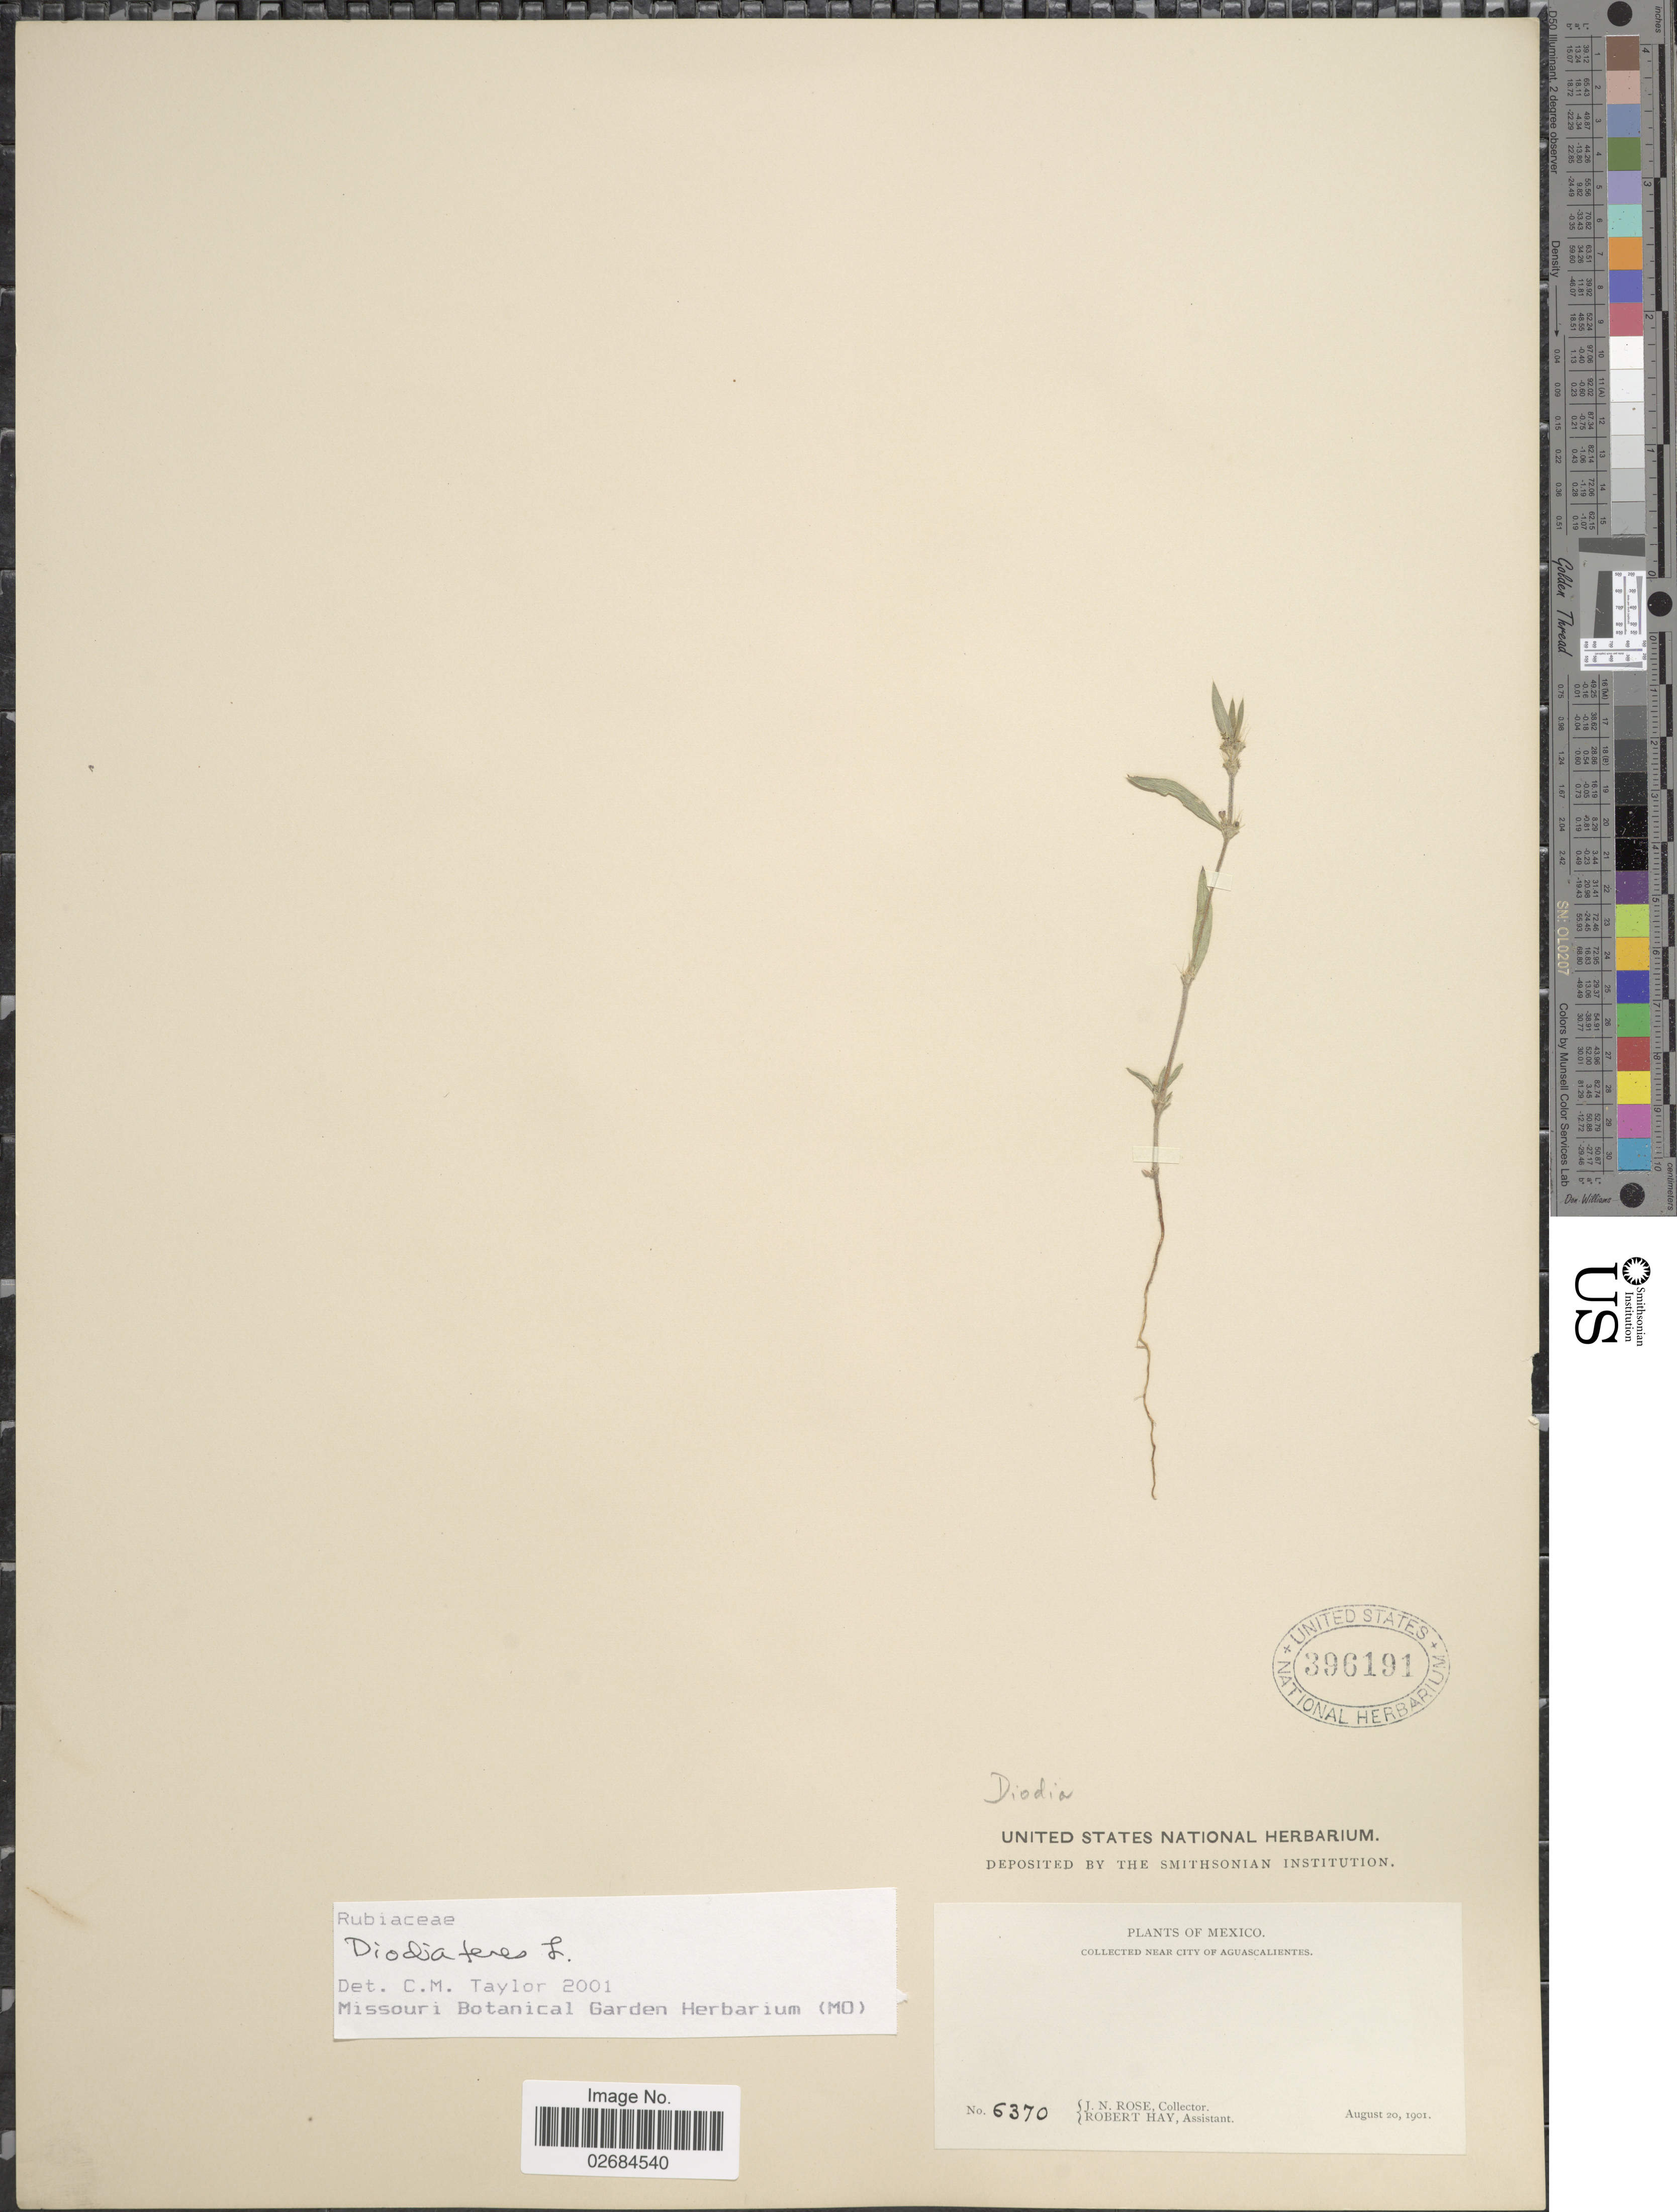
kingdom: Plantae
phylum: Tracheophyta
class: Magnoliopsida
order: Gentianales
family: Rubiaceae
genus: Diodia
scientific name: Diodia teres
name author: Walter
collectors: J. N. Rose & R. H. Hay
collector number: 6370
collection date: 1901-08-20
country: Mexico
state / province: Aguascalientes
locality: Near city of Aguascalientes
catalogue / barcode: US 396191